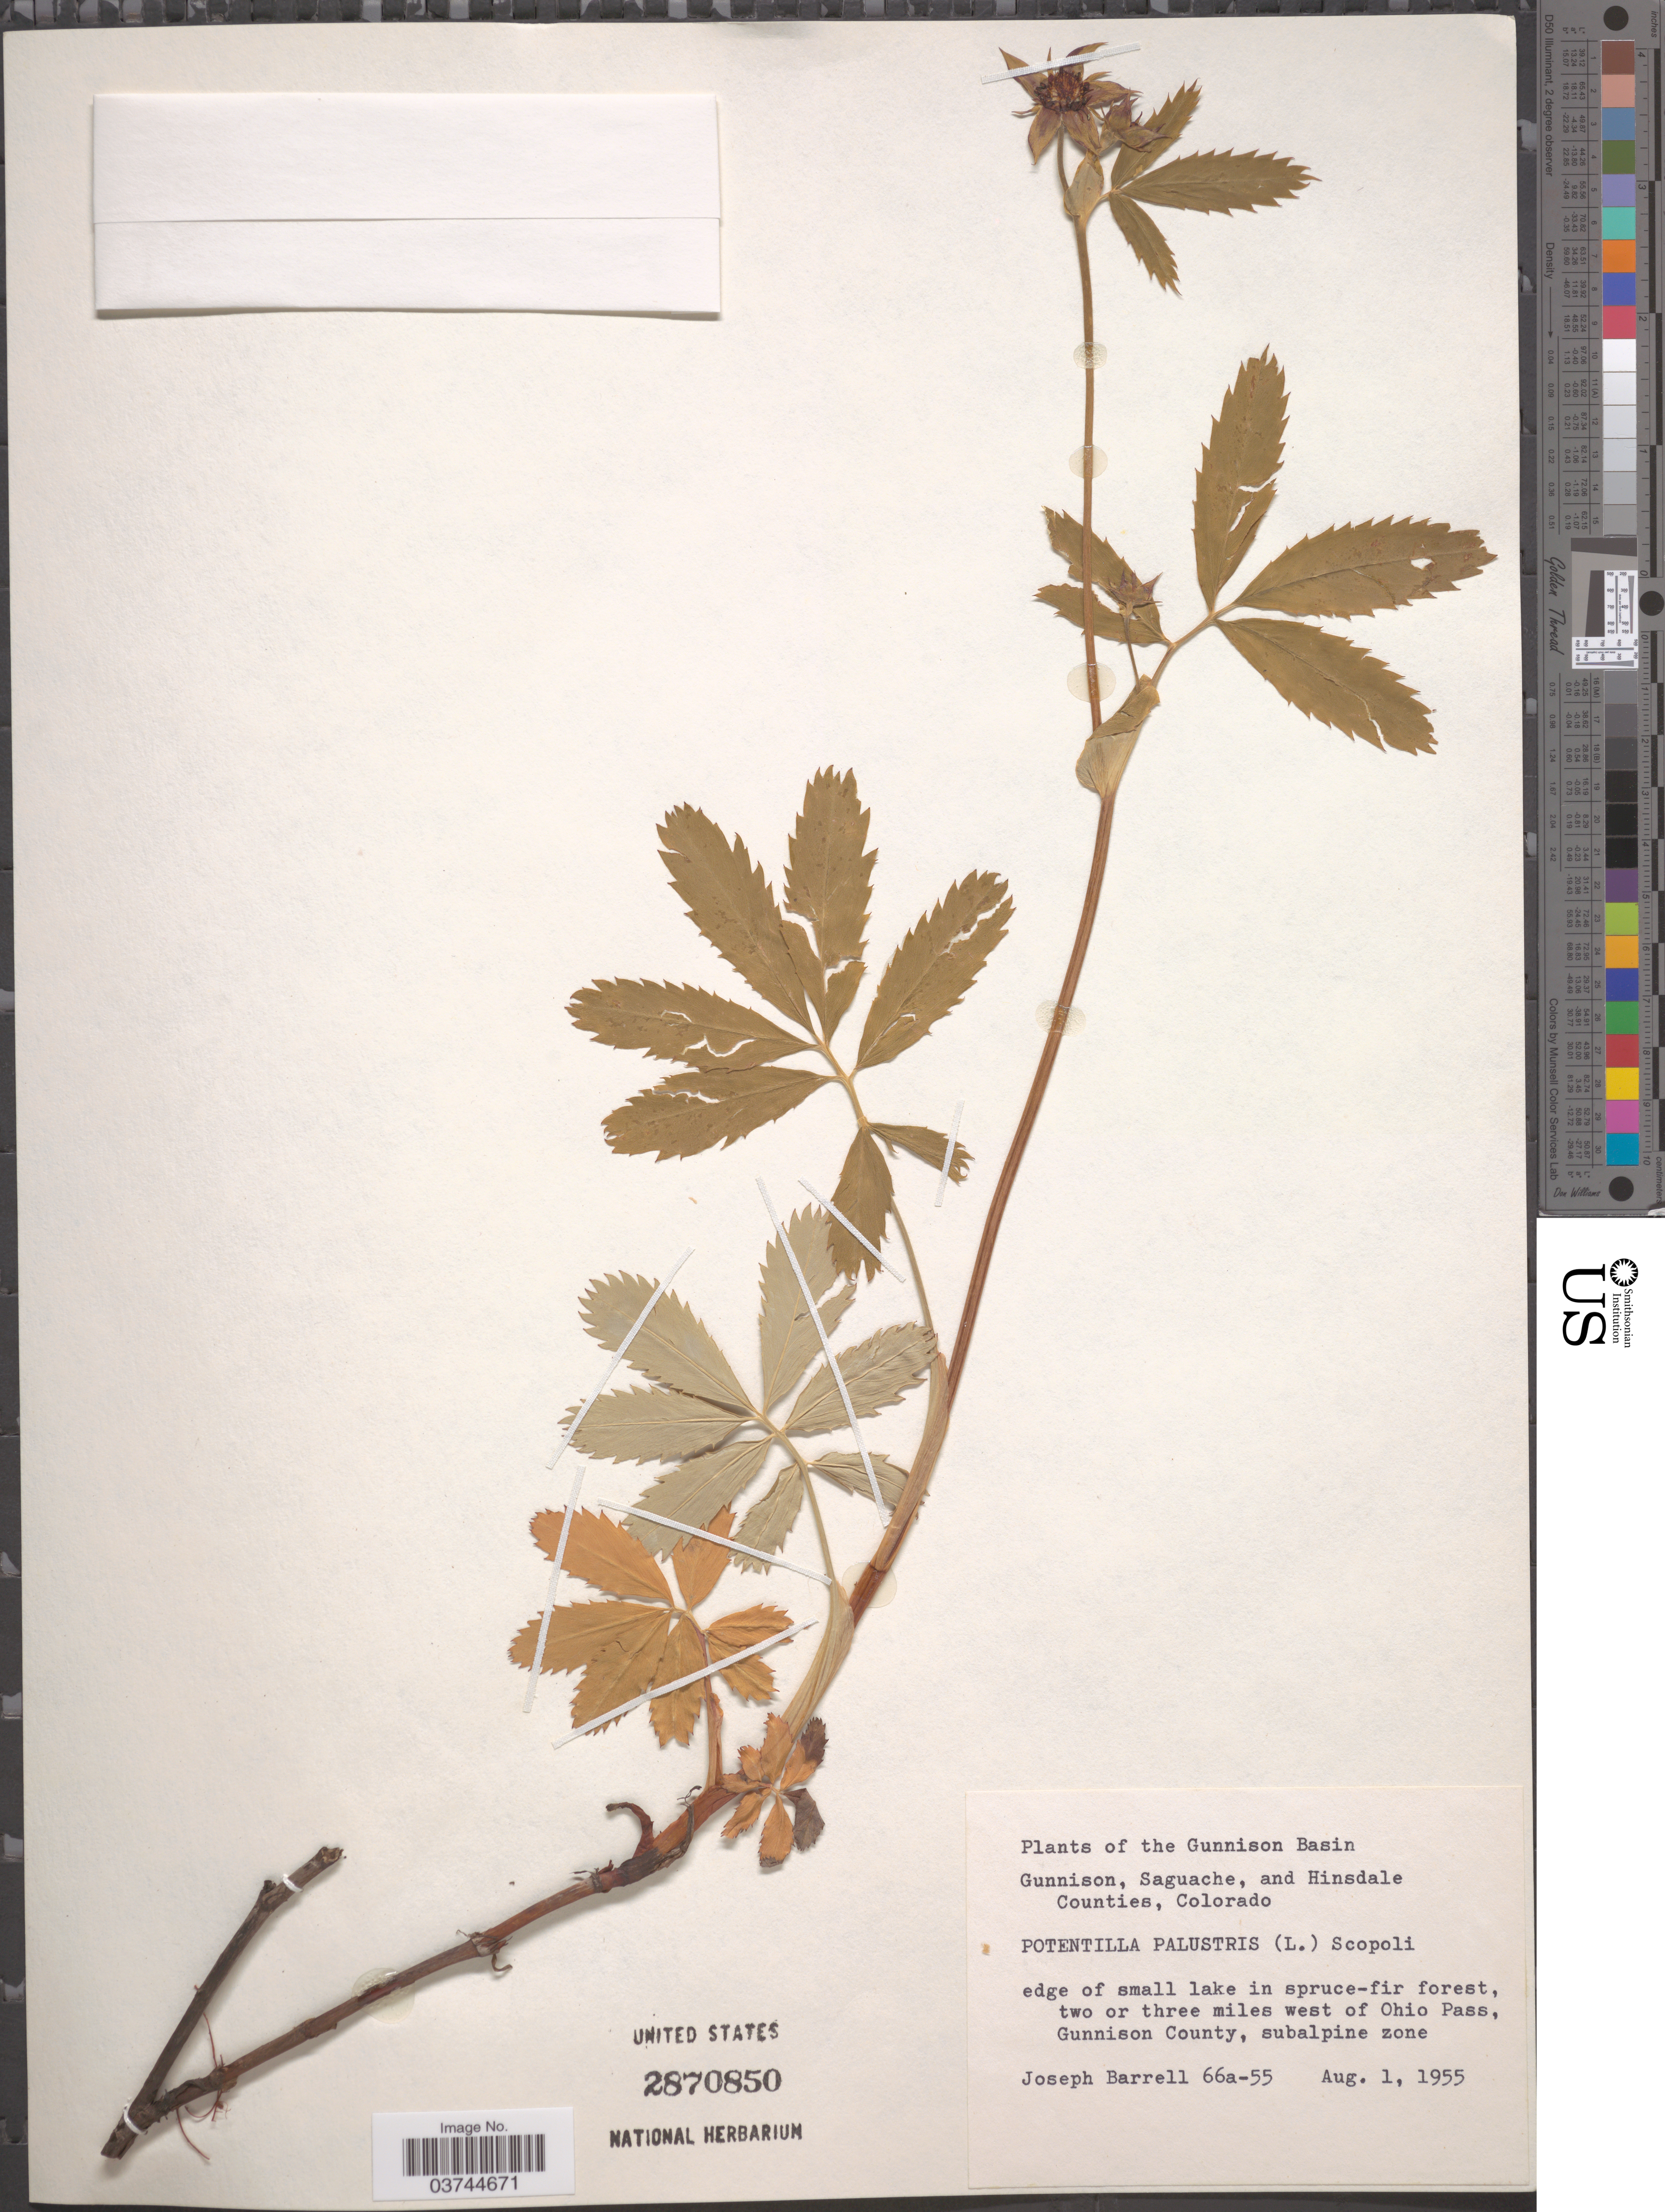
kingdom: Plantae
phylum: Tracheophyta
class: Magnoliopsida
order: Rosales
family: Rosaceae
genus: Comarum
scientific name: Comarum palustre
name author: L.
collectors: J. Barrell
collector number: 66a-55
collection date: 1955-08-01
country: United States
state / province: Colorado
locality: Gunnison Basin. Edge of small lake in spruce-fir forest, two or three miles west of Ohio Pass, Gunnison County, subalpine zone.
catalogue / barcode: US 2870850